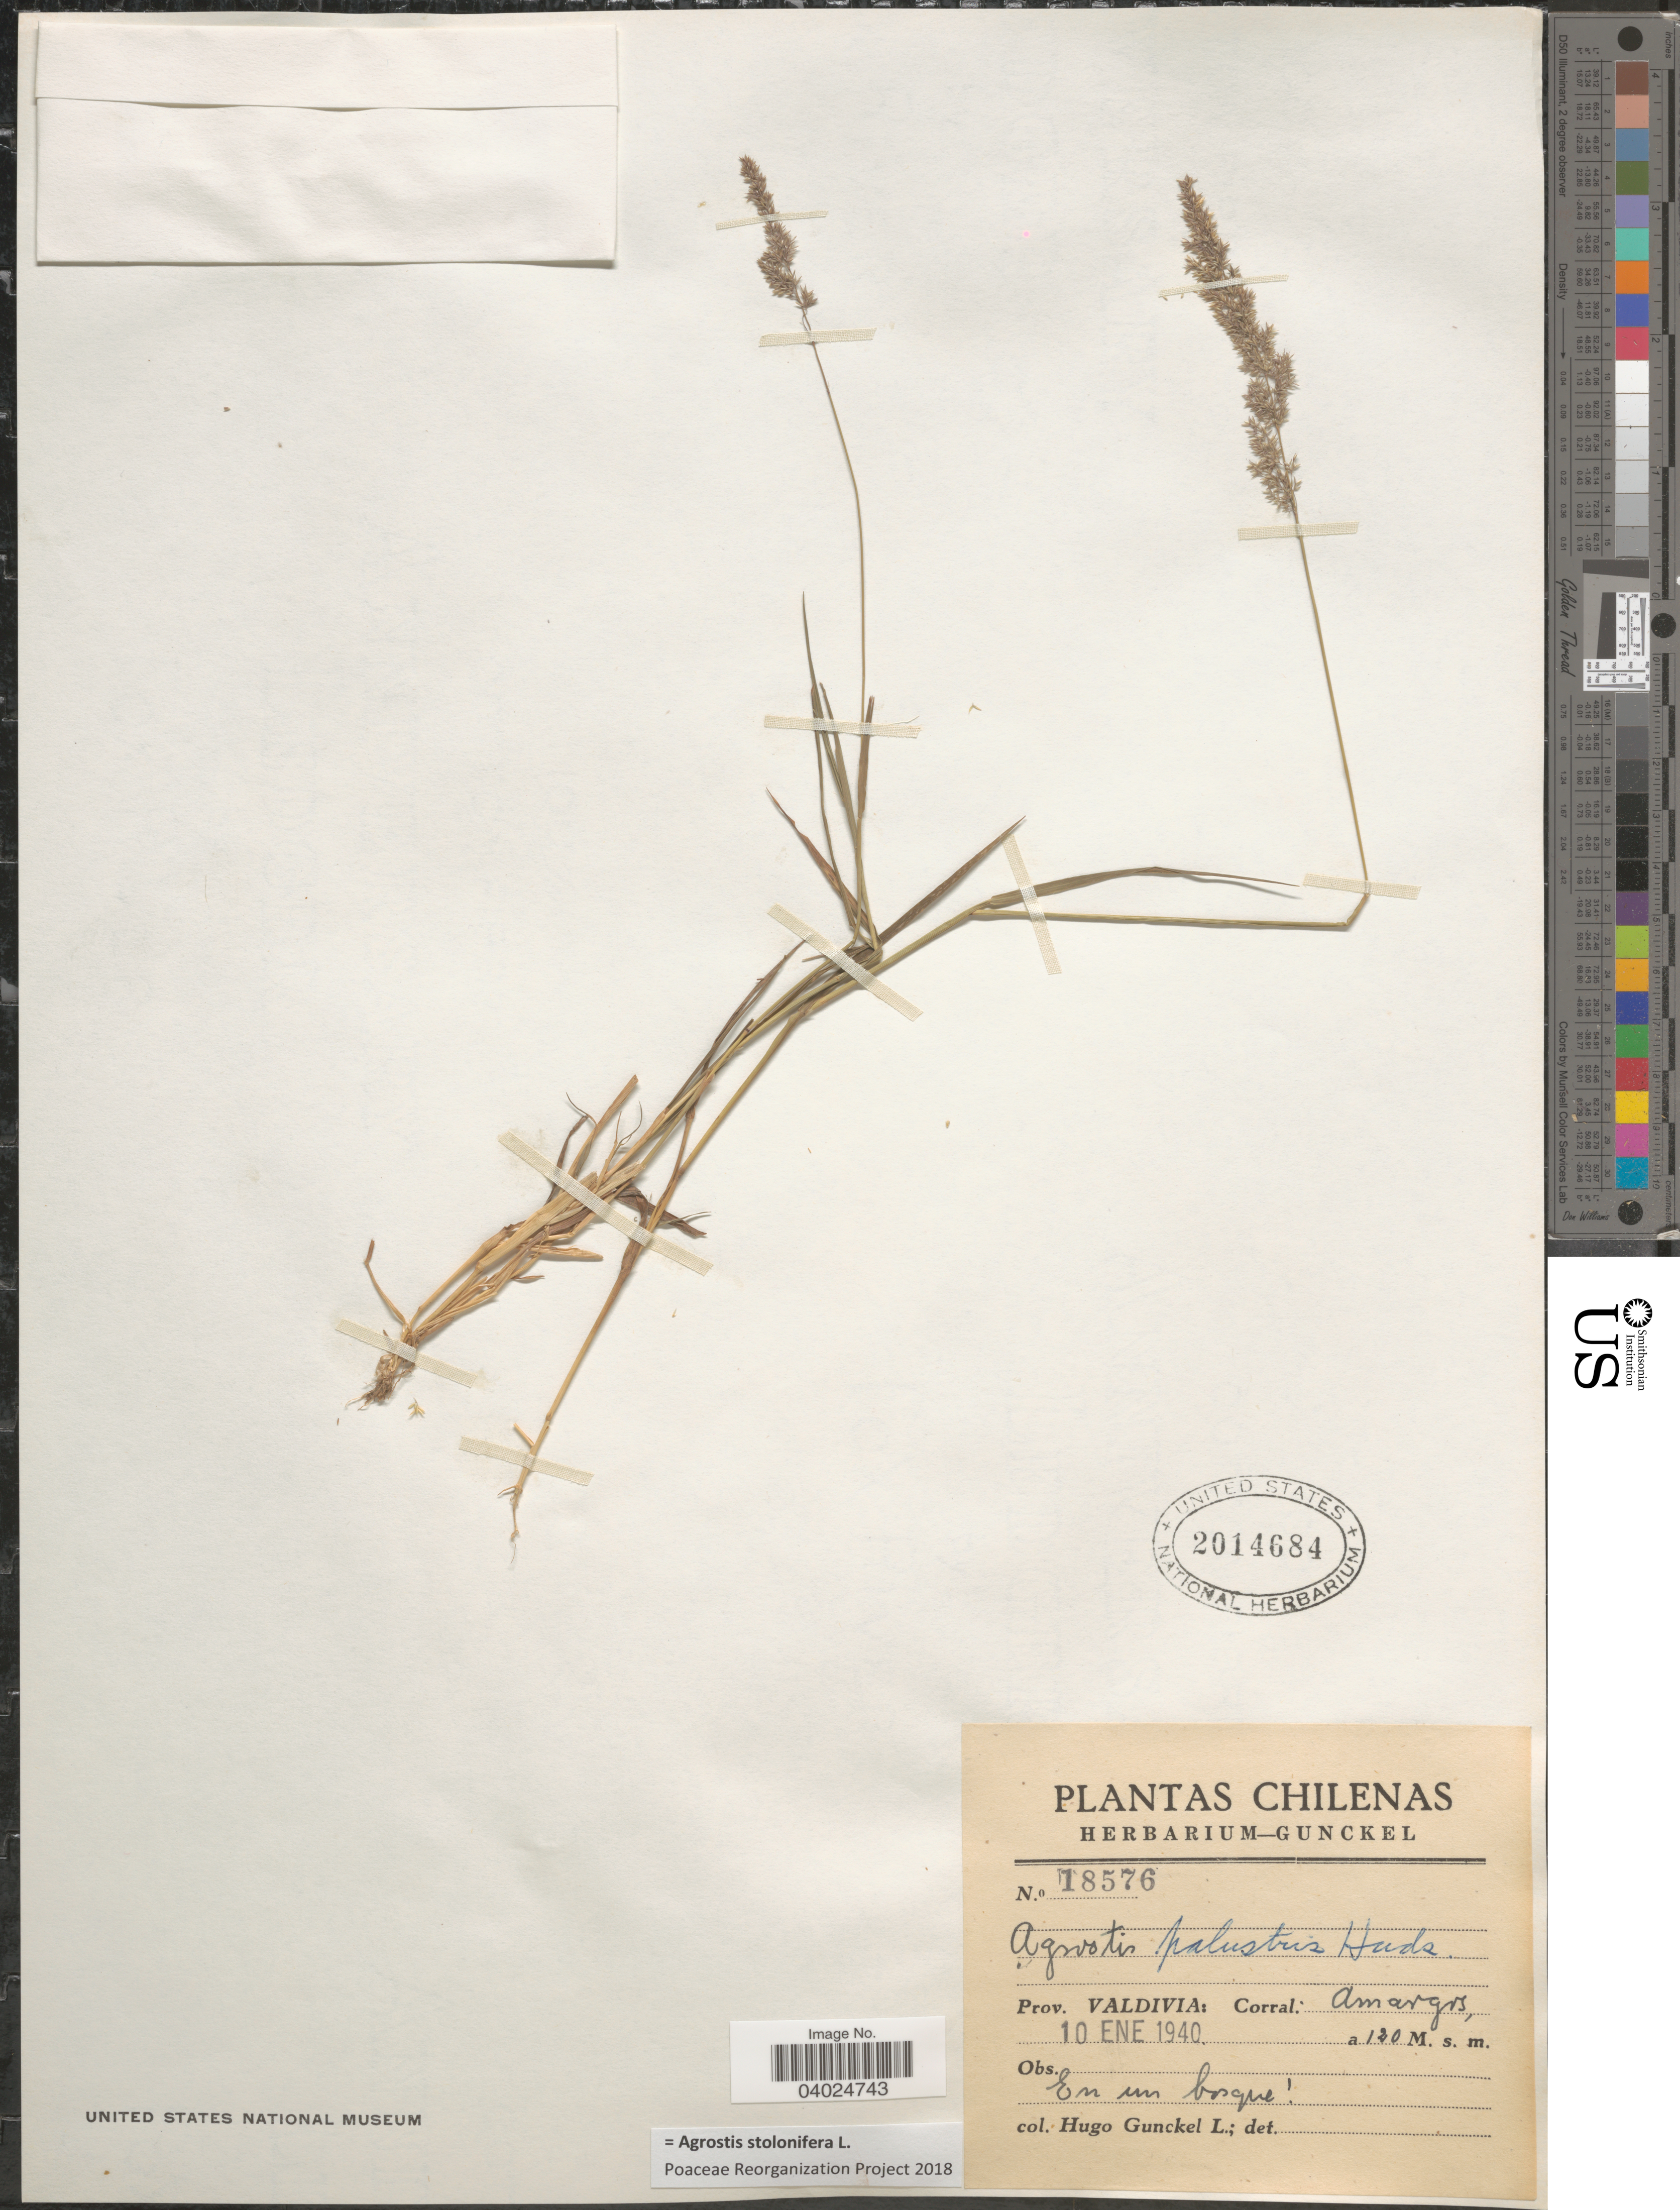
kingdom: Plantae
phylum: Tracheophyta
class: Liliopsida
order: Poales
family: Poaceae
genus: Agrostis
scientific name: Agrostis stolonifera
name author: L.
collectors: H. Gunckel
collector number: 18576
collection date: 1940-01-10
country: Chile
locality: Prov. Valdivia: Corral; Amargos.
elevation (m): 120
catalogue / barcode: US 2014684